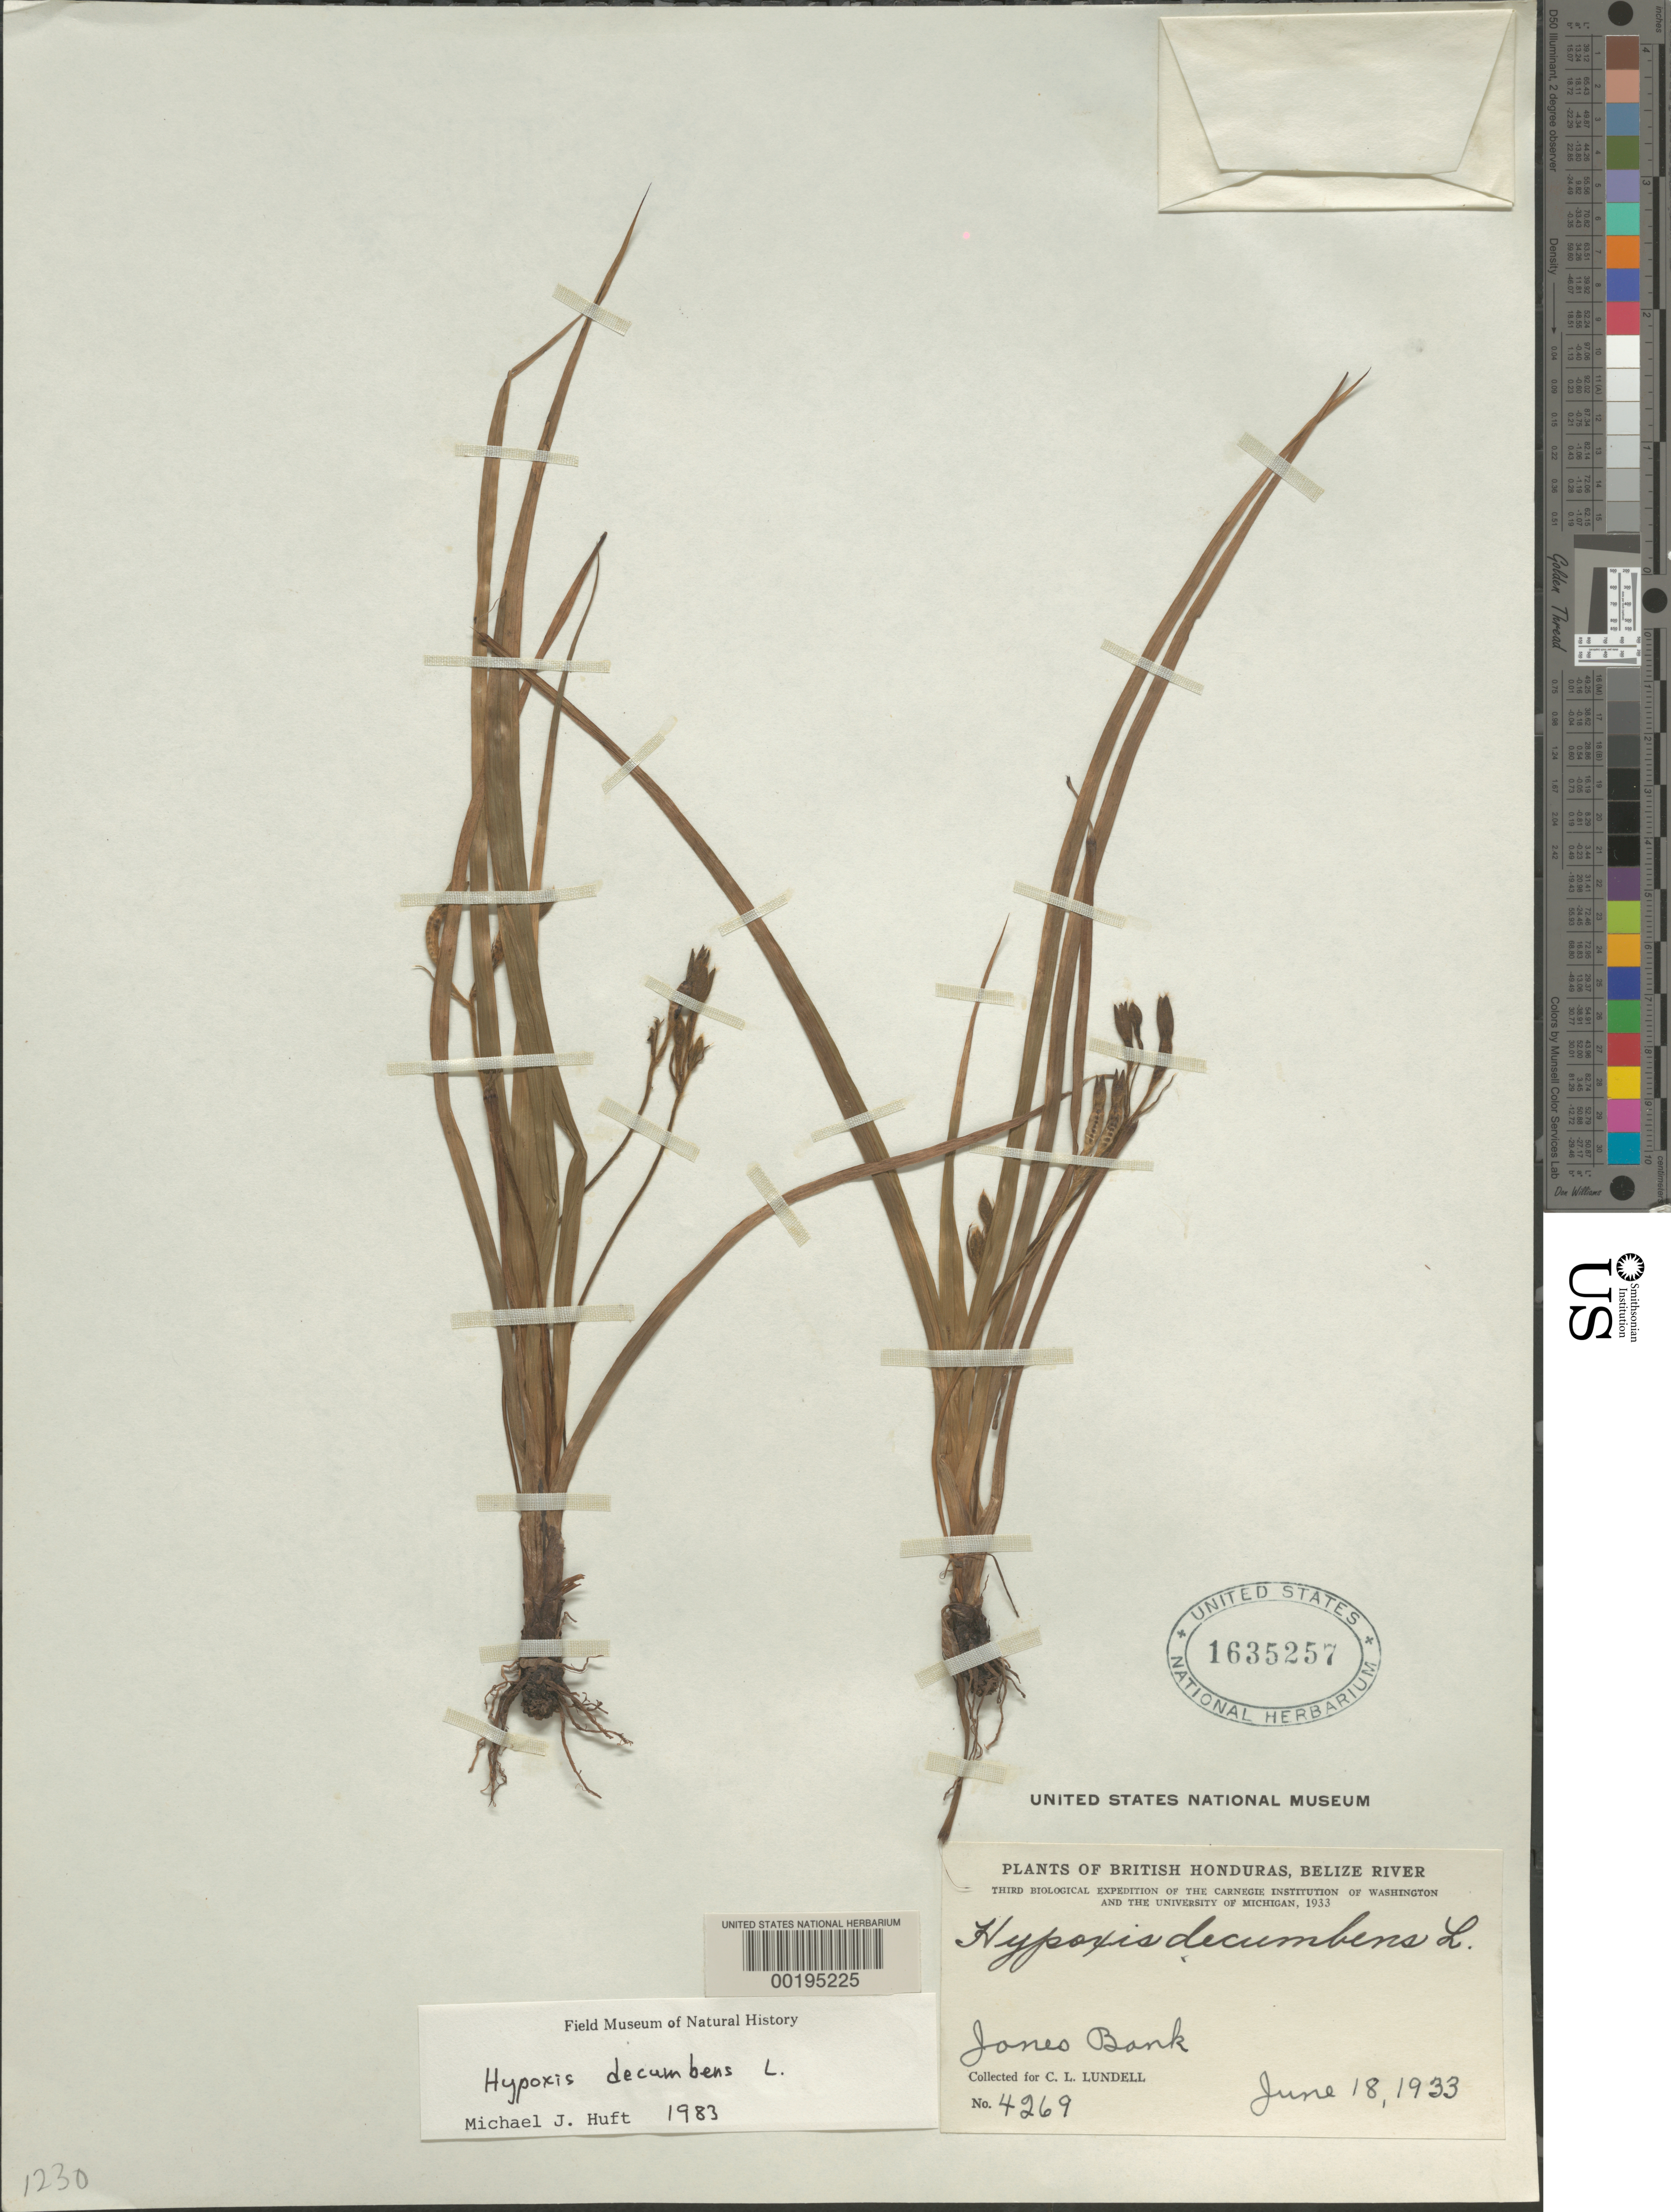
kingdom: Plantae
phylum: Tracheophyta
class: Liliopsida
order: Asparagales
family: Hypoxidaceae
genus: Hypoxis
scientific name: Hypoxis decumbens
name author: L.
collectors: C. L. Lundell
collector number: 4269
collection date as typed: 18 Jun 1933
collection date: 1933-06-18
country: Belize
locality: Jones Bank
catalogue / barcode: US 1635257